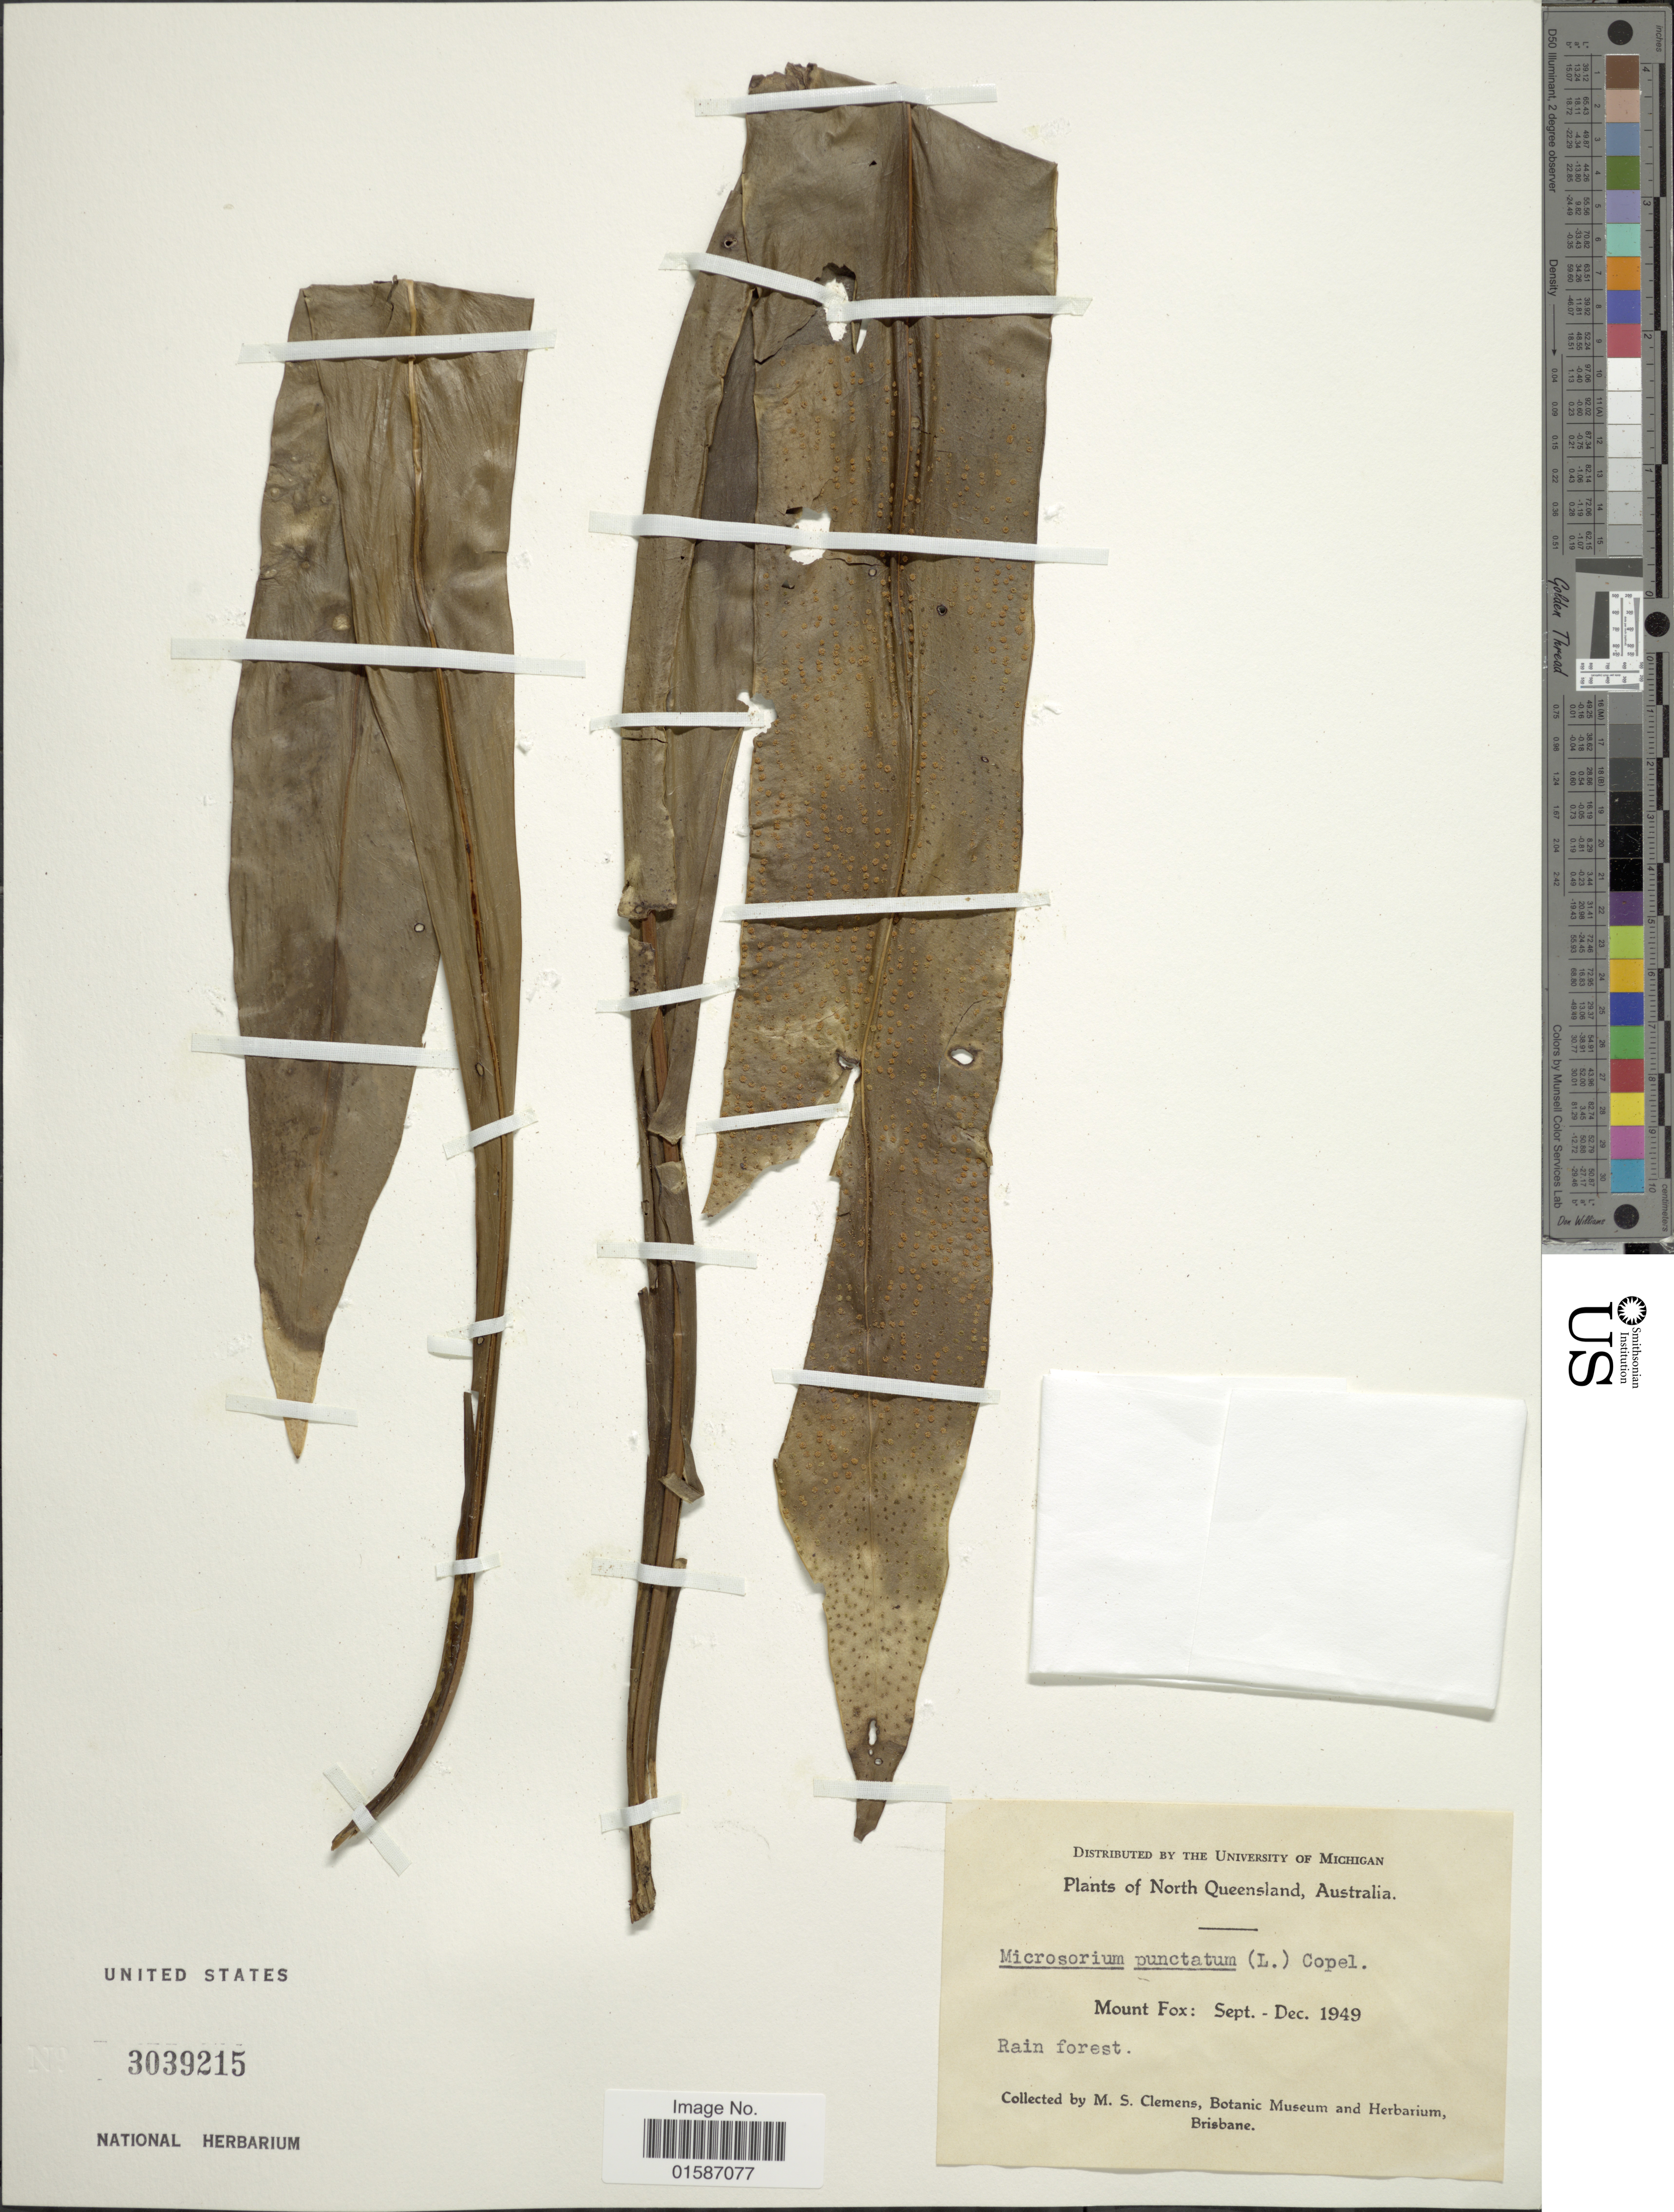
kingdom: Plantae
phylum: Tracheophyta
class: Polypodiopsida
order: Polypodiales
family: Polypodiaceae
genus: Microsorum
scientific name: Microsorum punctatum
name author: (L.) Copel.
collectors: M. S. Clemens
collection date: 1949-09/1949-12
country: Australia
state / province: Queensland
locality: North Queensland, Mount Fox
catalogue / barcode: US 3039215